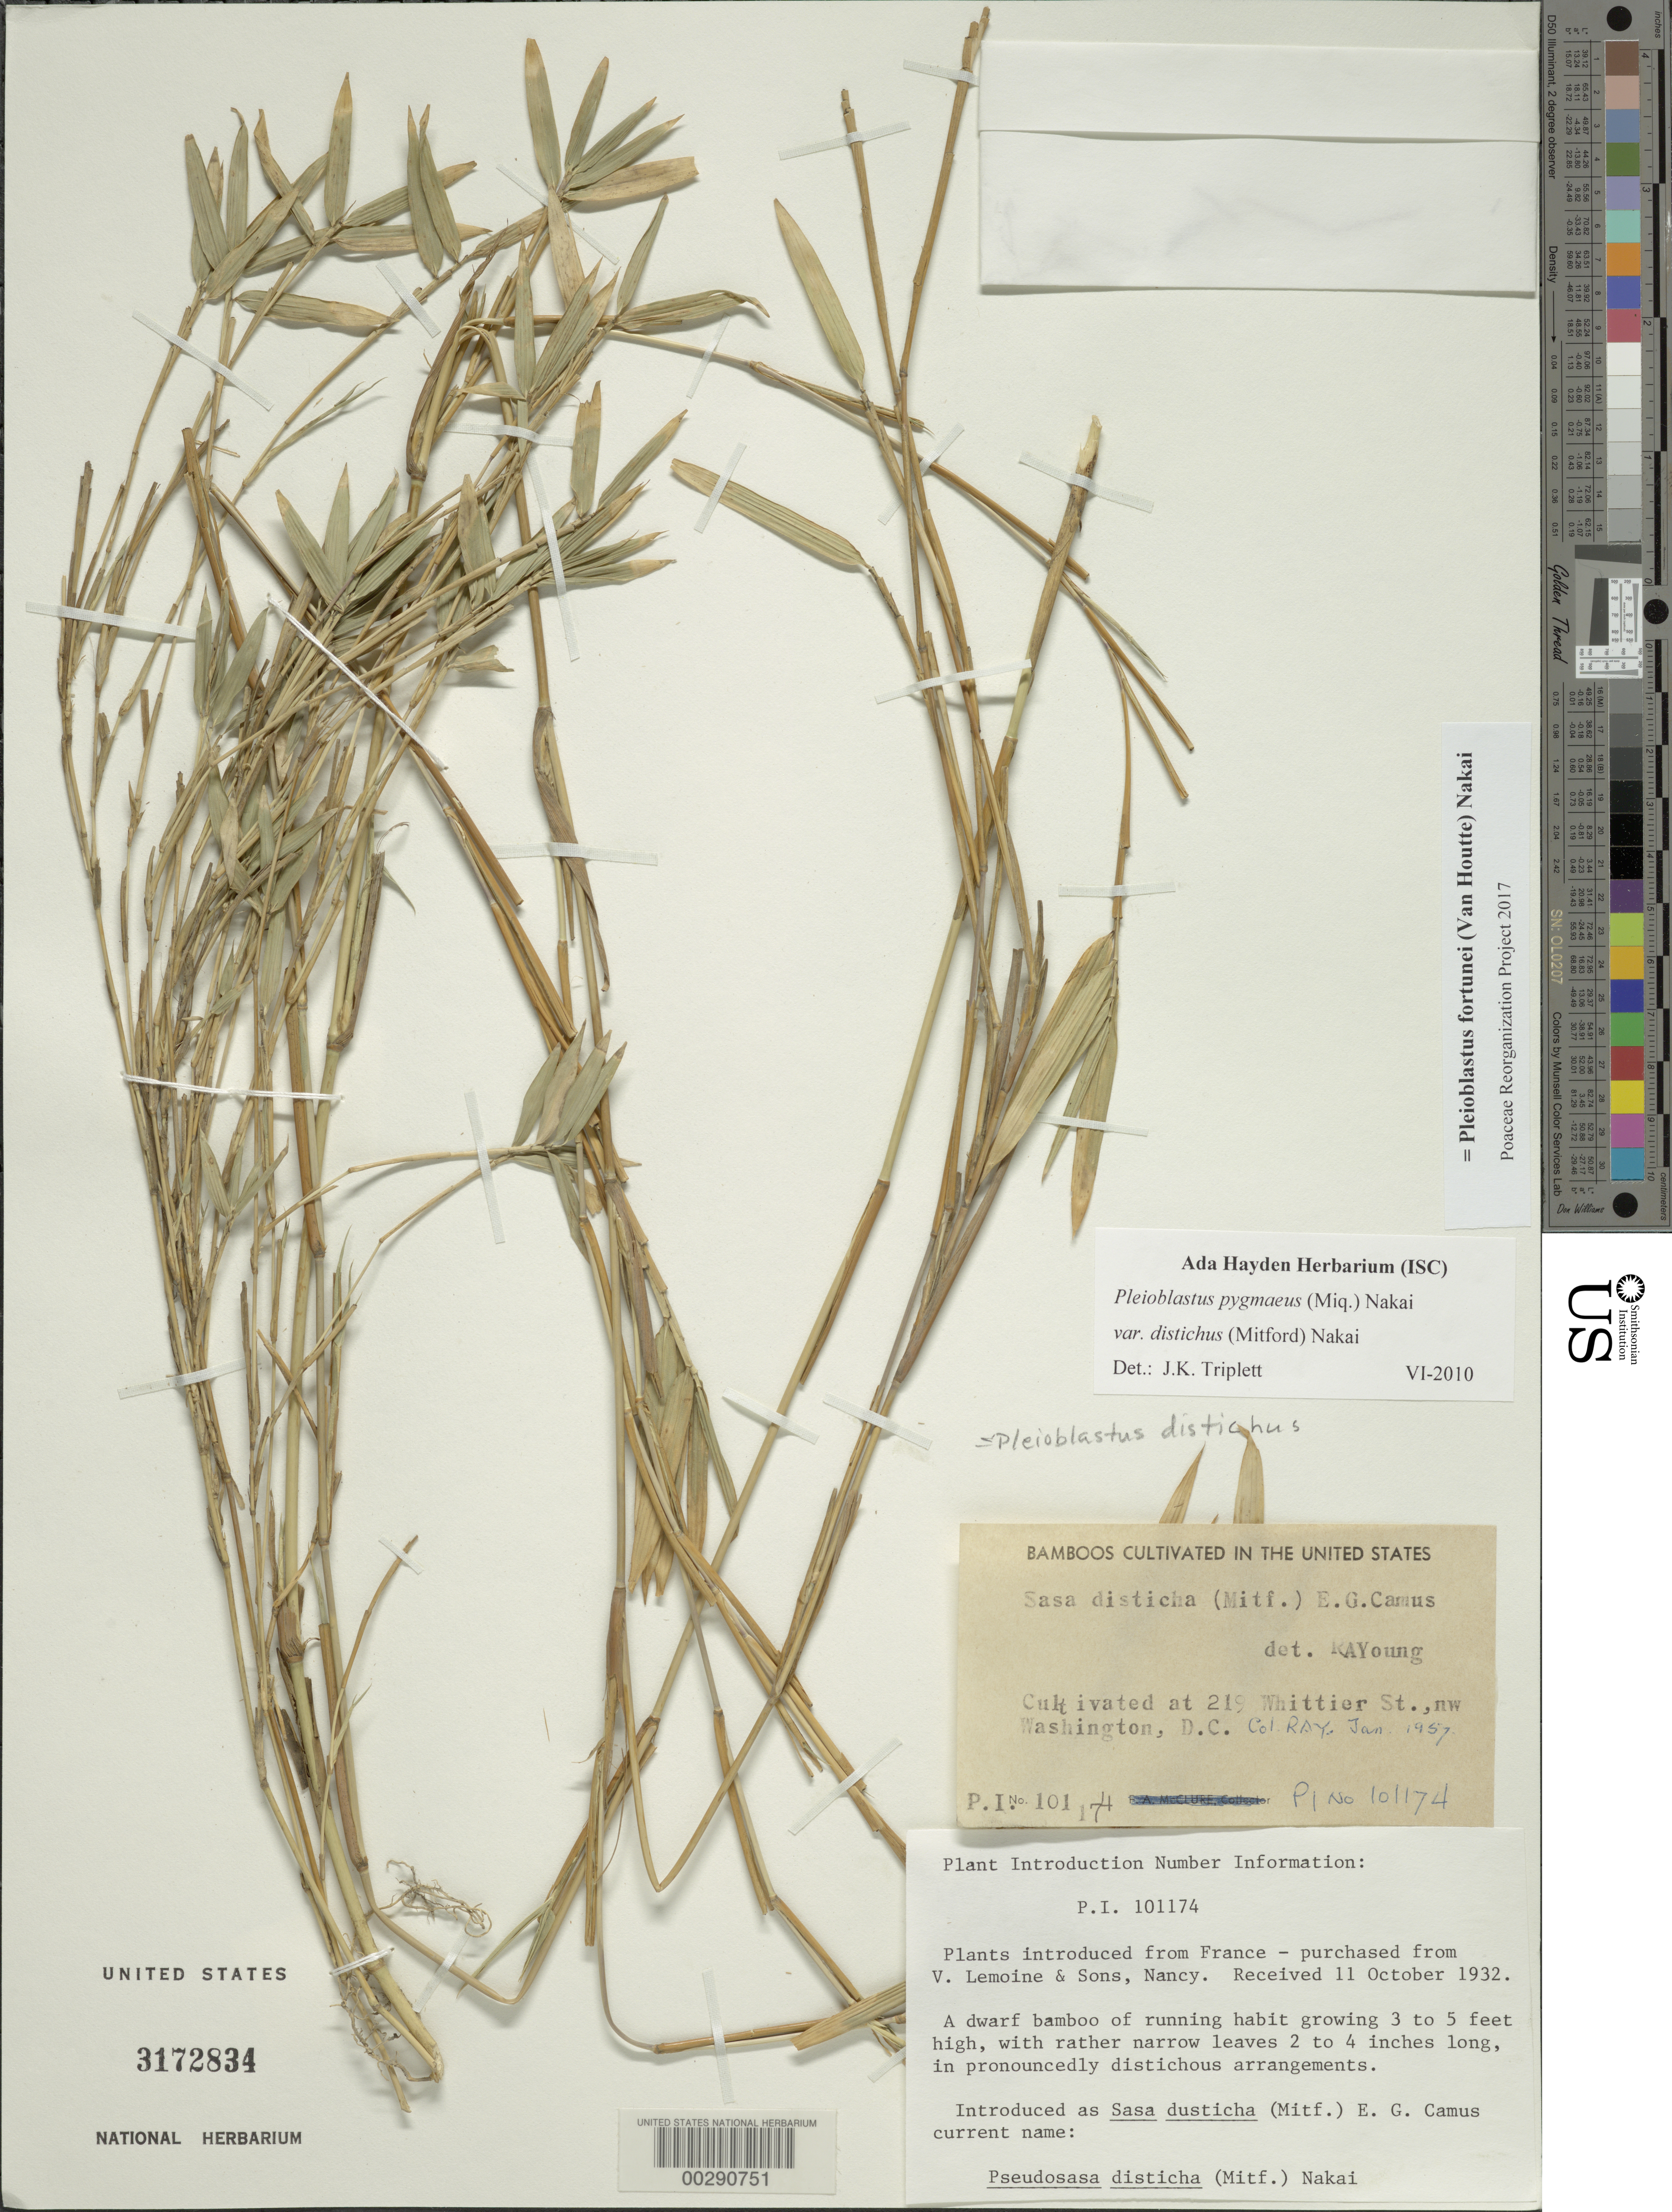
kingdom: Plantae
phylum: Tracheophyta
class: Liliopsida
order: Poales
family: Poaceae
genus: Pleioblastus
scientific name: Pleioblastus fortunei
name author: (Van Houtte) Nakai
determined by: Poaceae Reorganization Project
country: United States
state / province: District of Columbia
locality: Washington, 219 whittier st. nw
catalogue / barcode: US 3172834